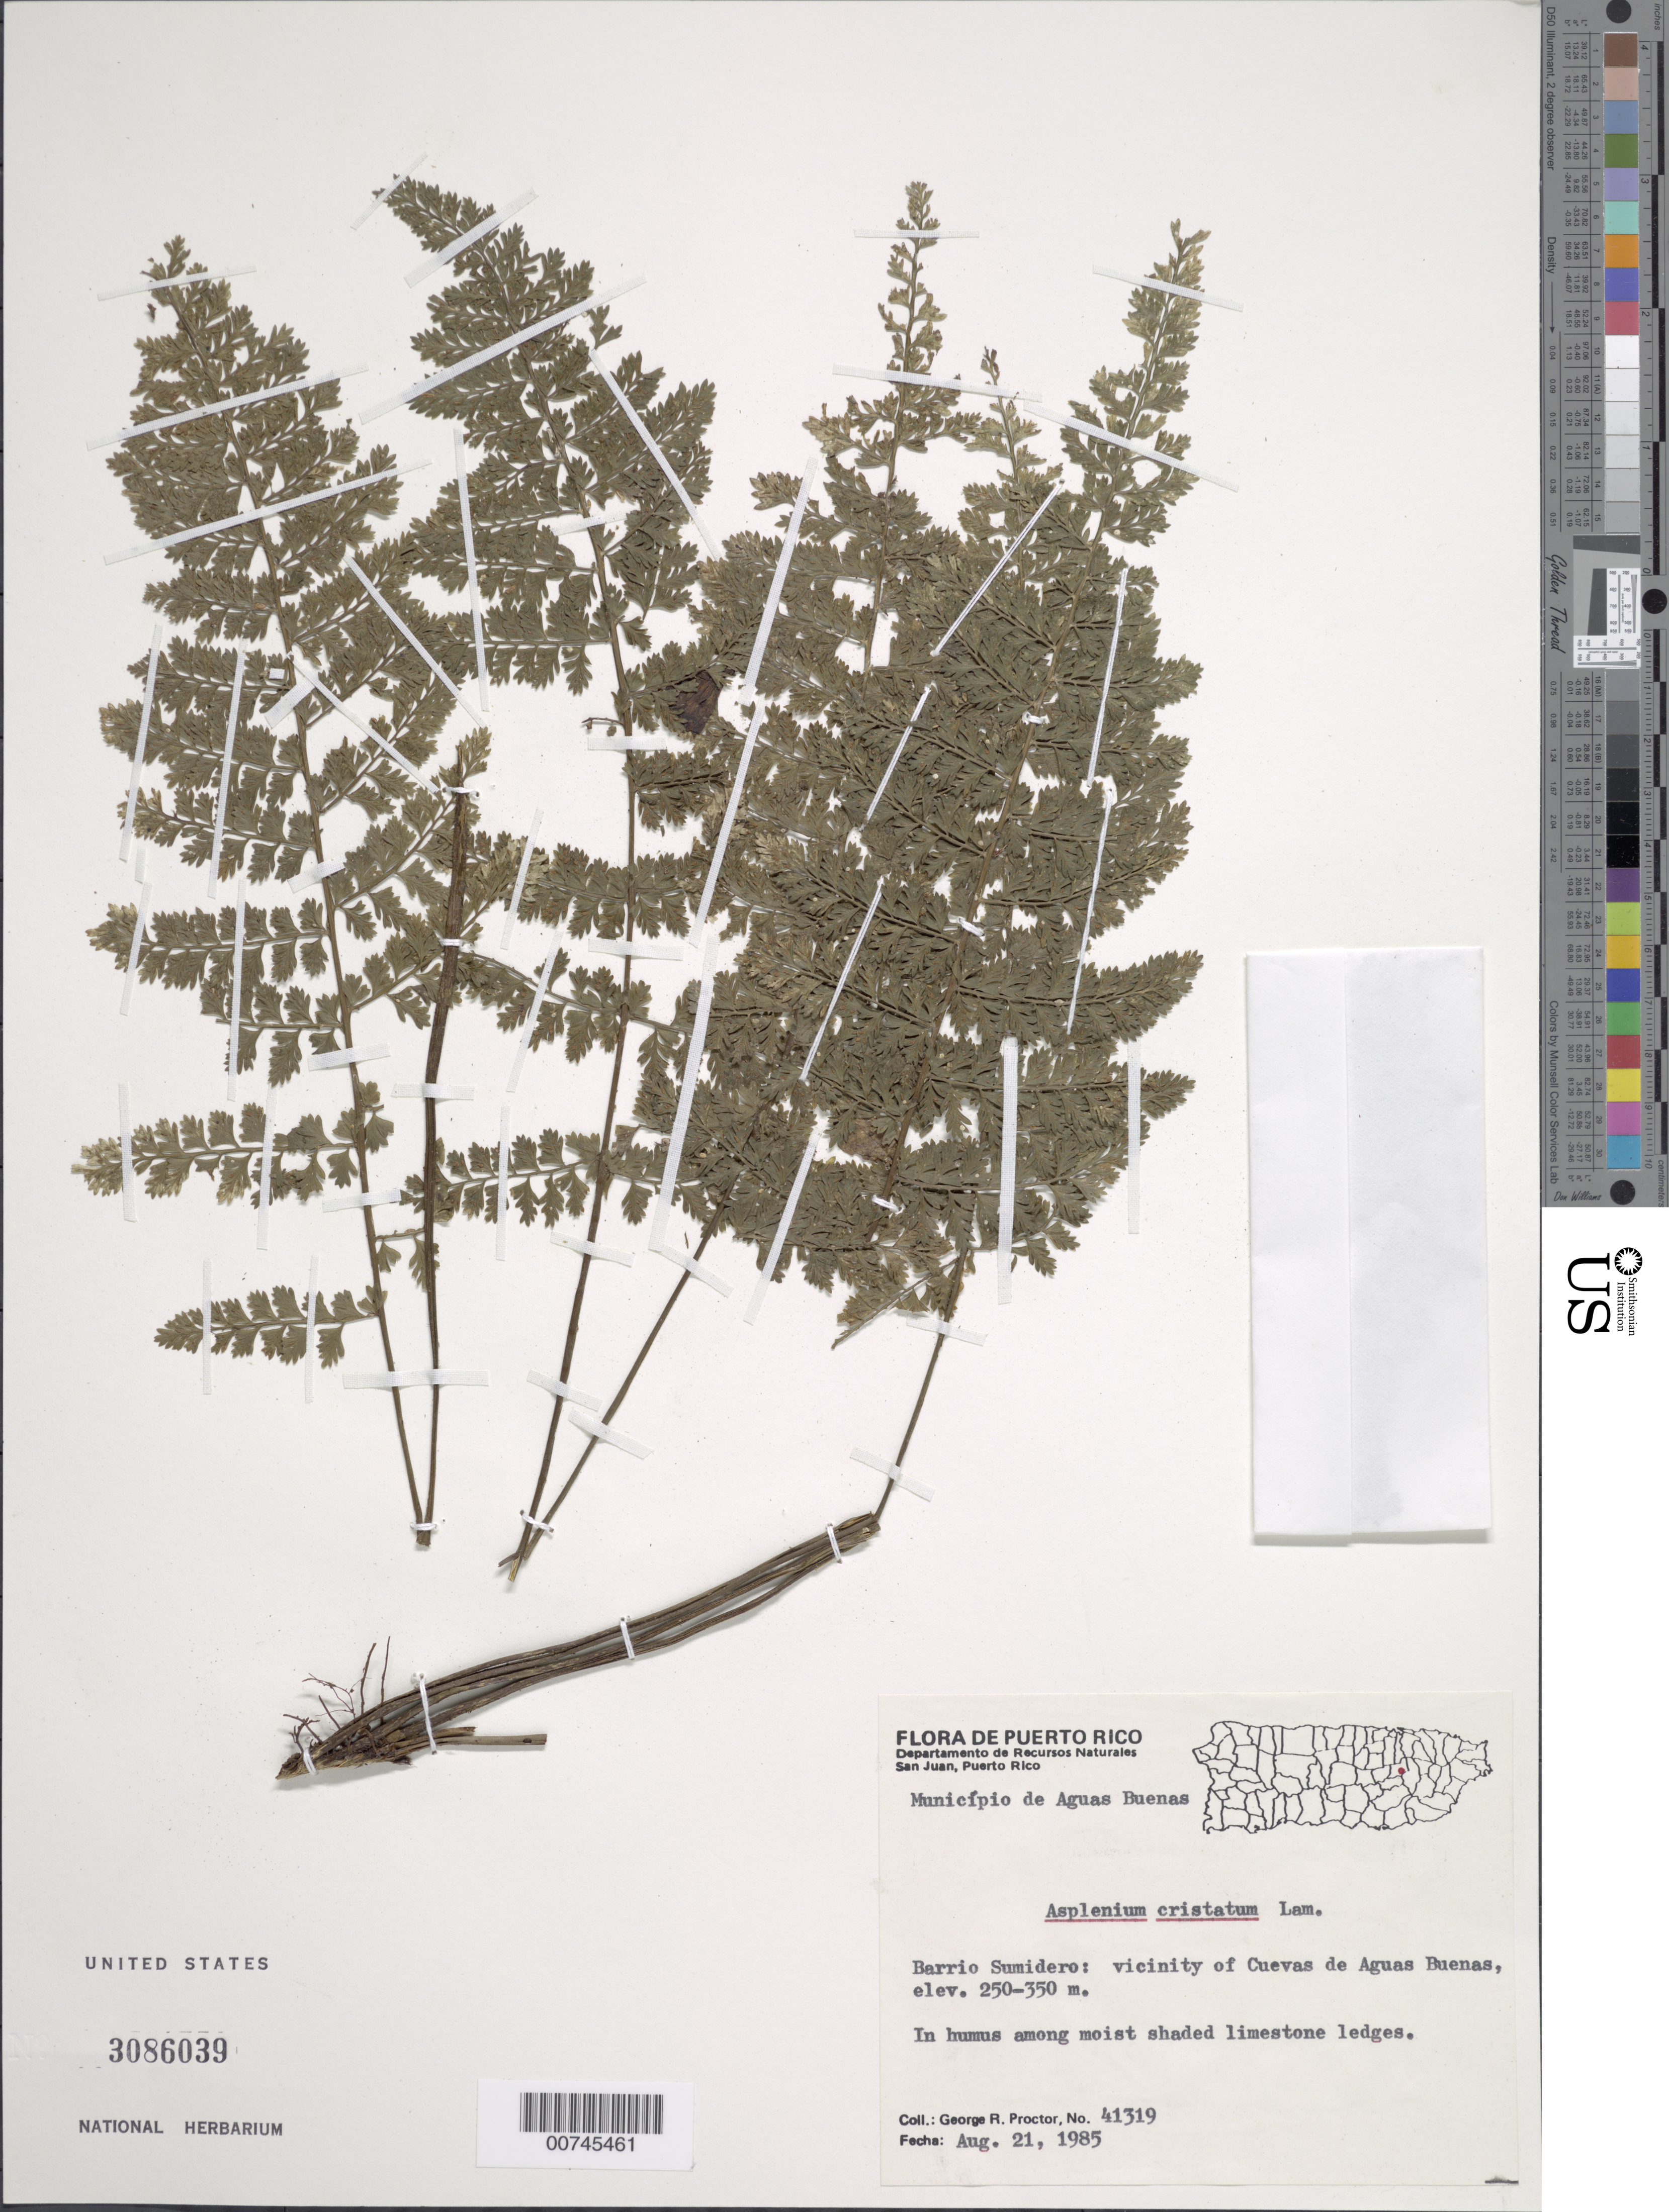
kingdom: Plantae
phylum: Tracheophyta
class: Polypodiopsida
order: Polypodiales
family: Aspleniaceae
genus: Asplenium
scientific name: Asplenium cristatum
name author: Lam.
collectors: G. R. Proctor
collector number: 41319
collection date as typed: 21 Aug 1985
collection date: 1985-08-21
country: Puerto Rico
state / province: Agua Buenas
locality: Barrio Sumidero: vicinity of Cuevas de Aguas Buenas. Municipio de Aguas Buenas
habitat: In humus among moist limestone ledges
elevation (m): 250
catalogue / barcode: US 3086039